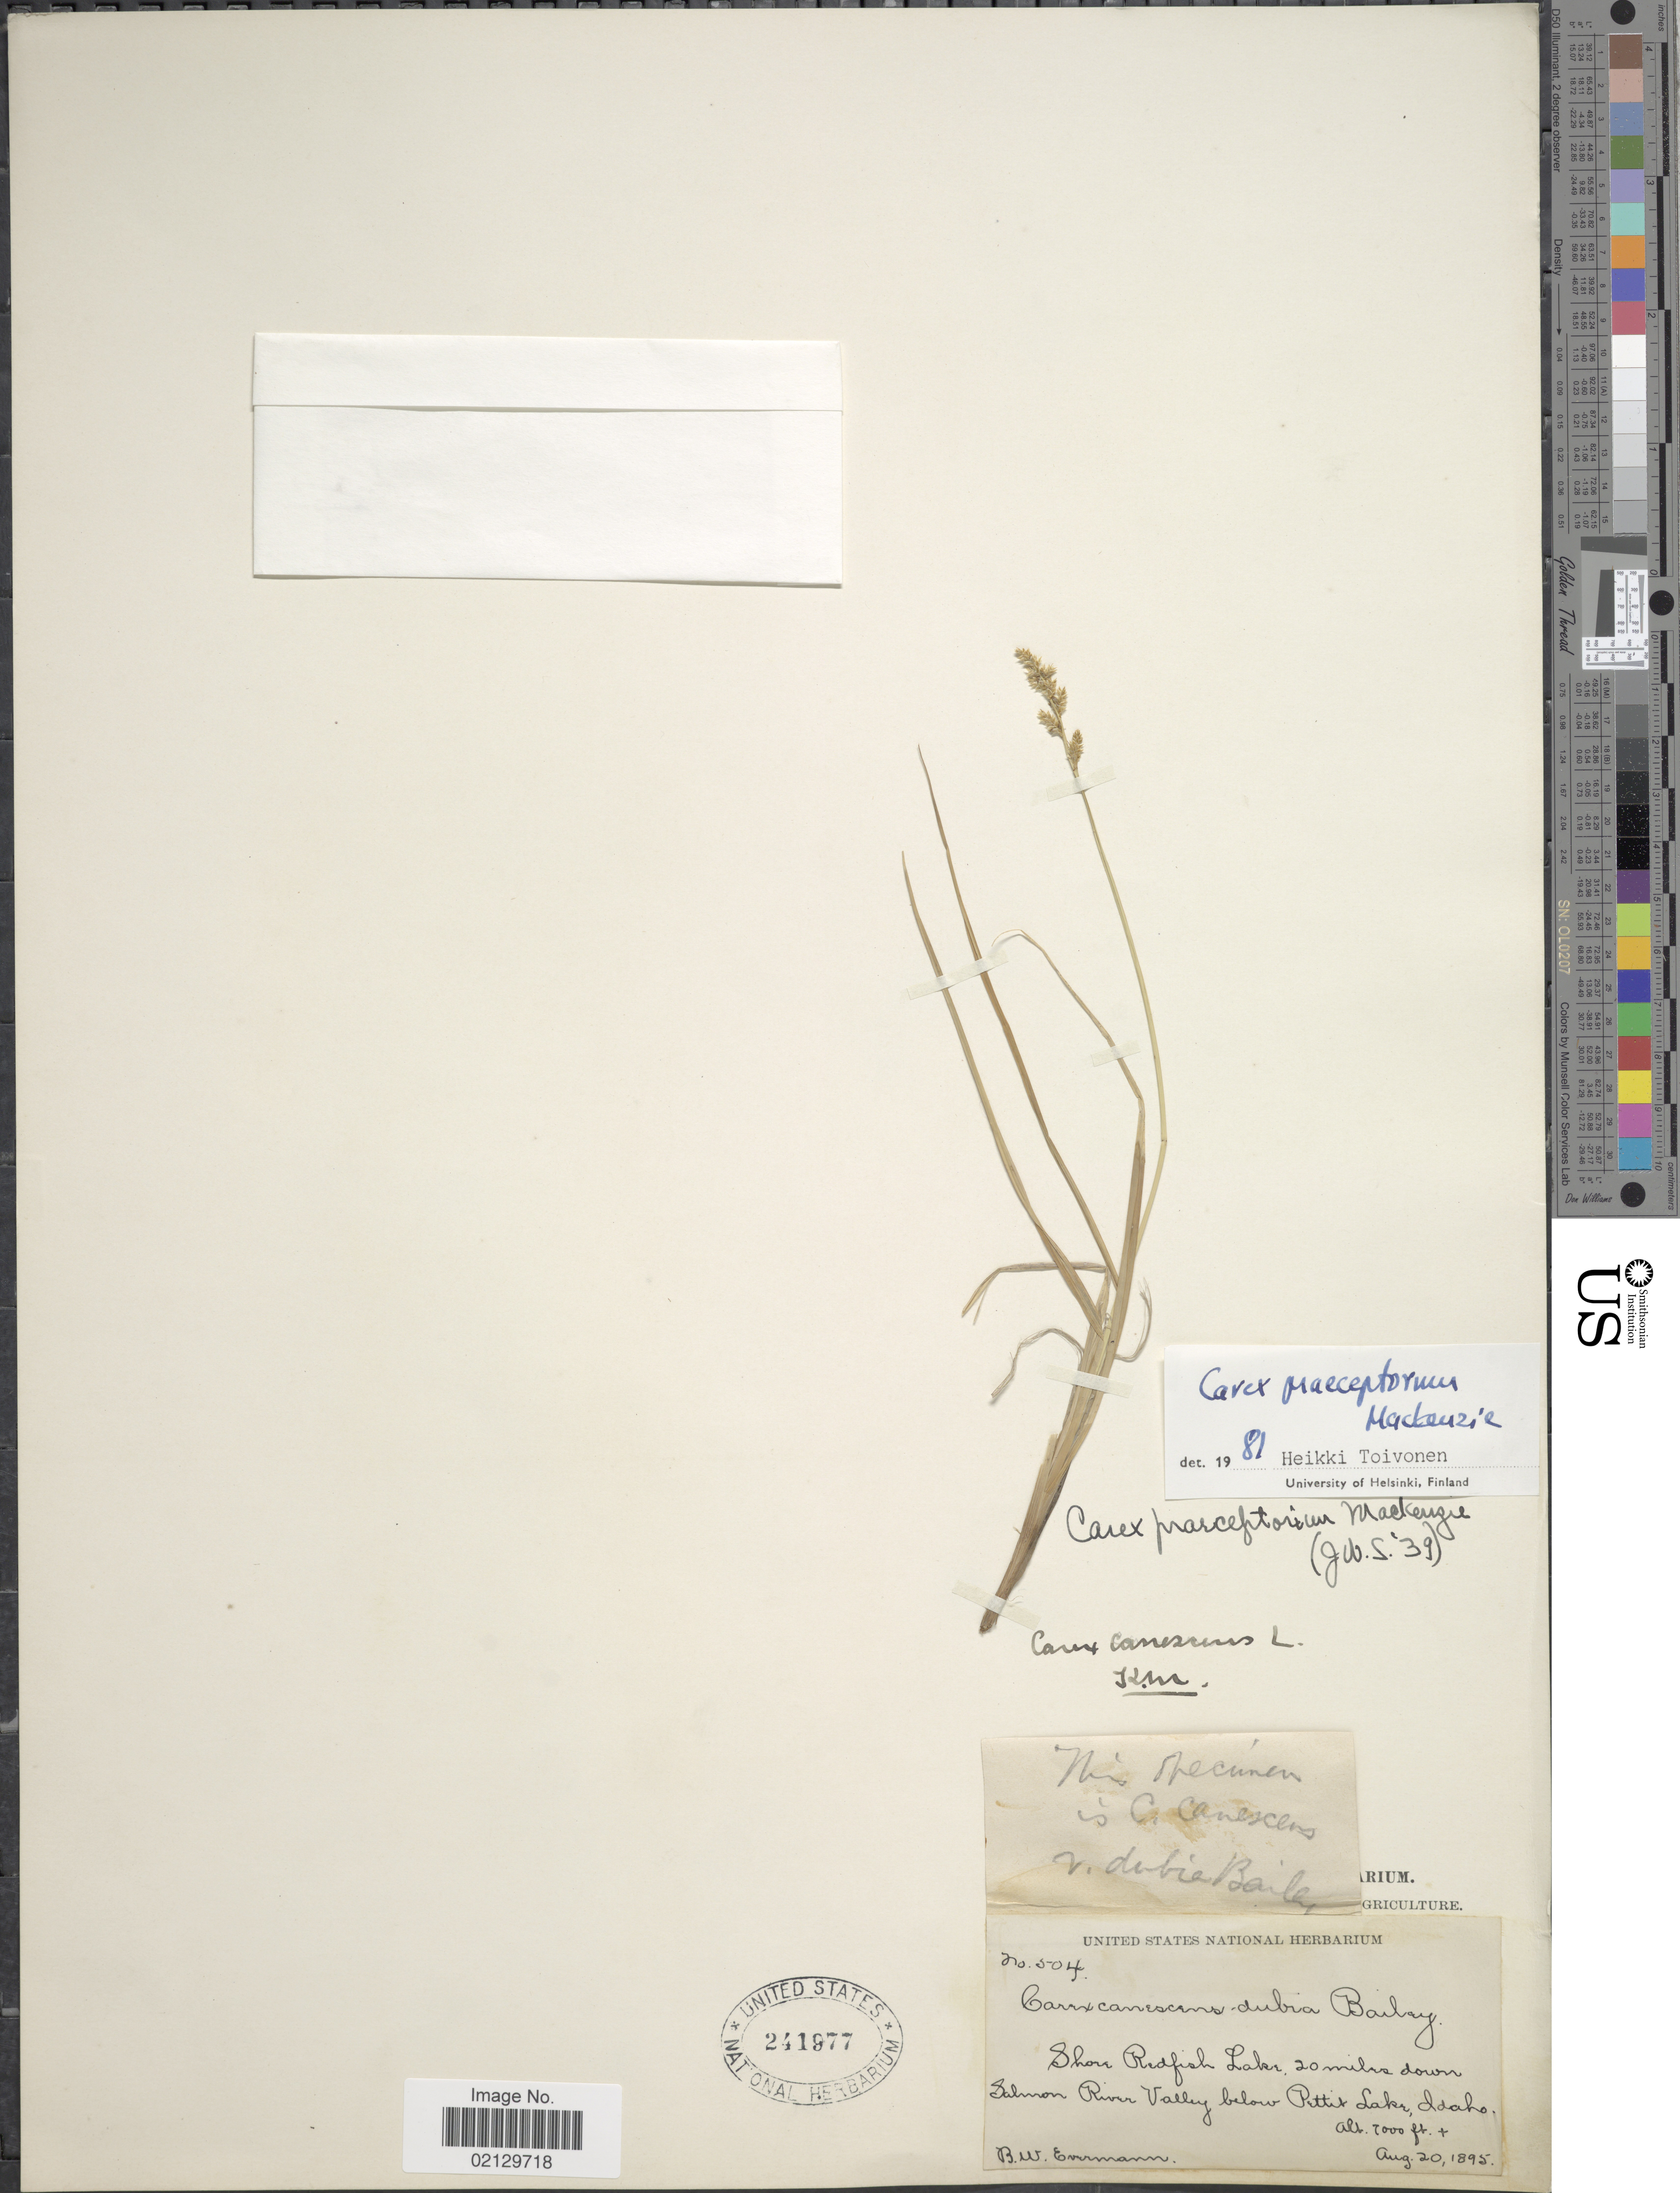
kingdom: Plantae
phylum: Tracheophyta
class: Liliopsida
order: Poales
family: Cyperaceae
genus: Carex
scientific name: Carex praeceptorum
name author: Mack.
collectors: B. W. Evermann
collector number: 504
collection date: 1895-08-20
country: United States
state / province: Idaho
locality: Shore Redfish Lake, 20 miles down Salmon River Valley below Pettit Lake, Idaho.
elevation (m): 2134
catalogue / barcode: US 241977